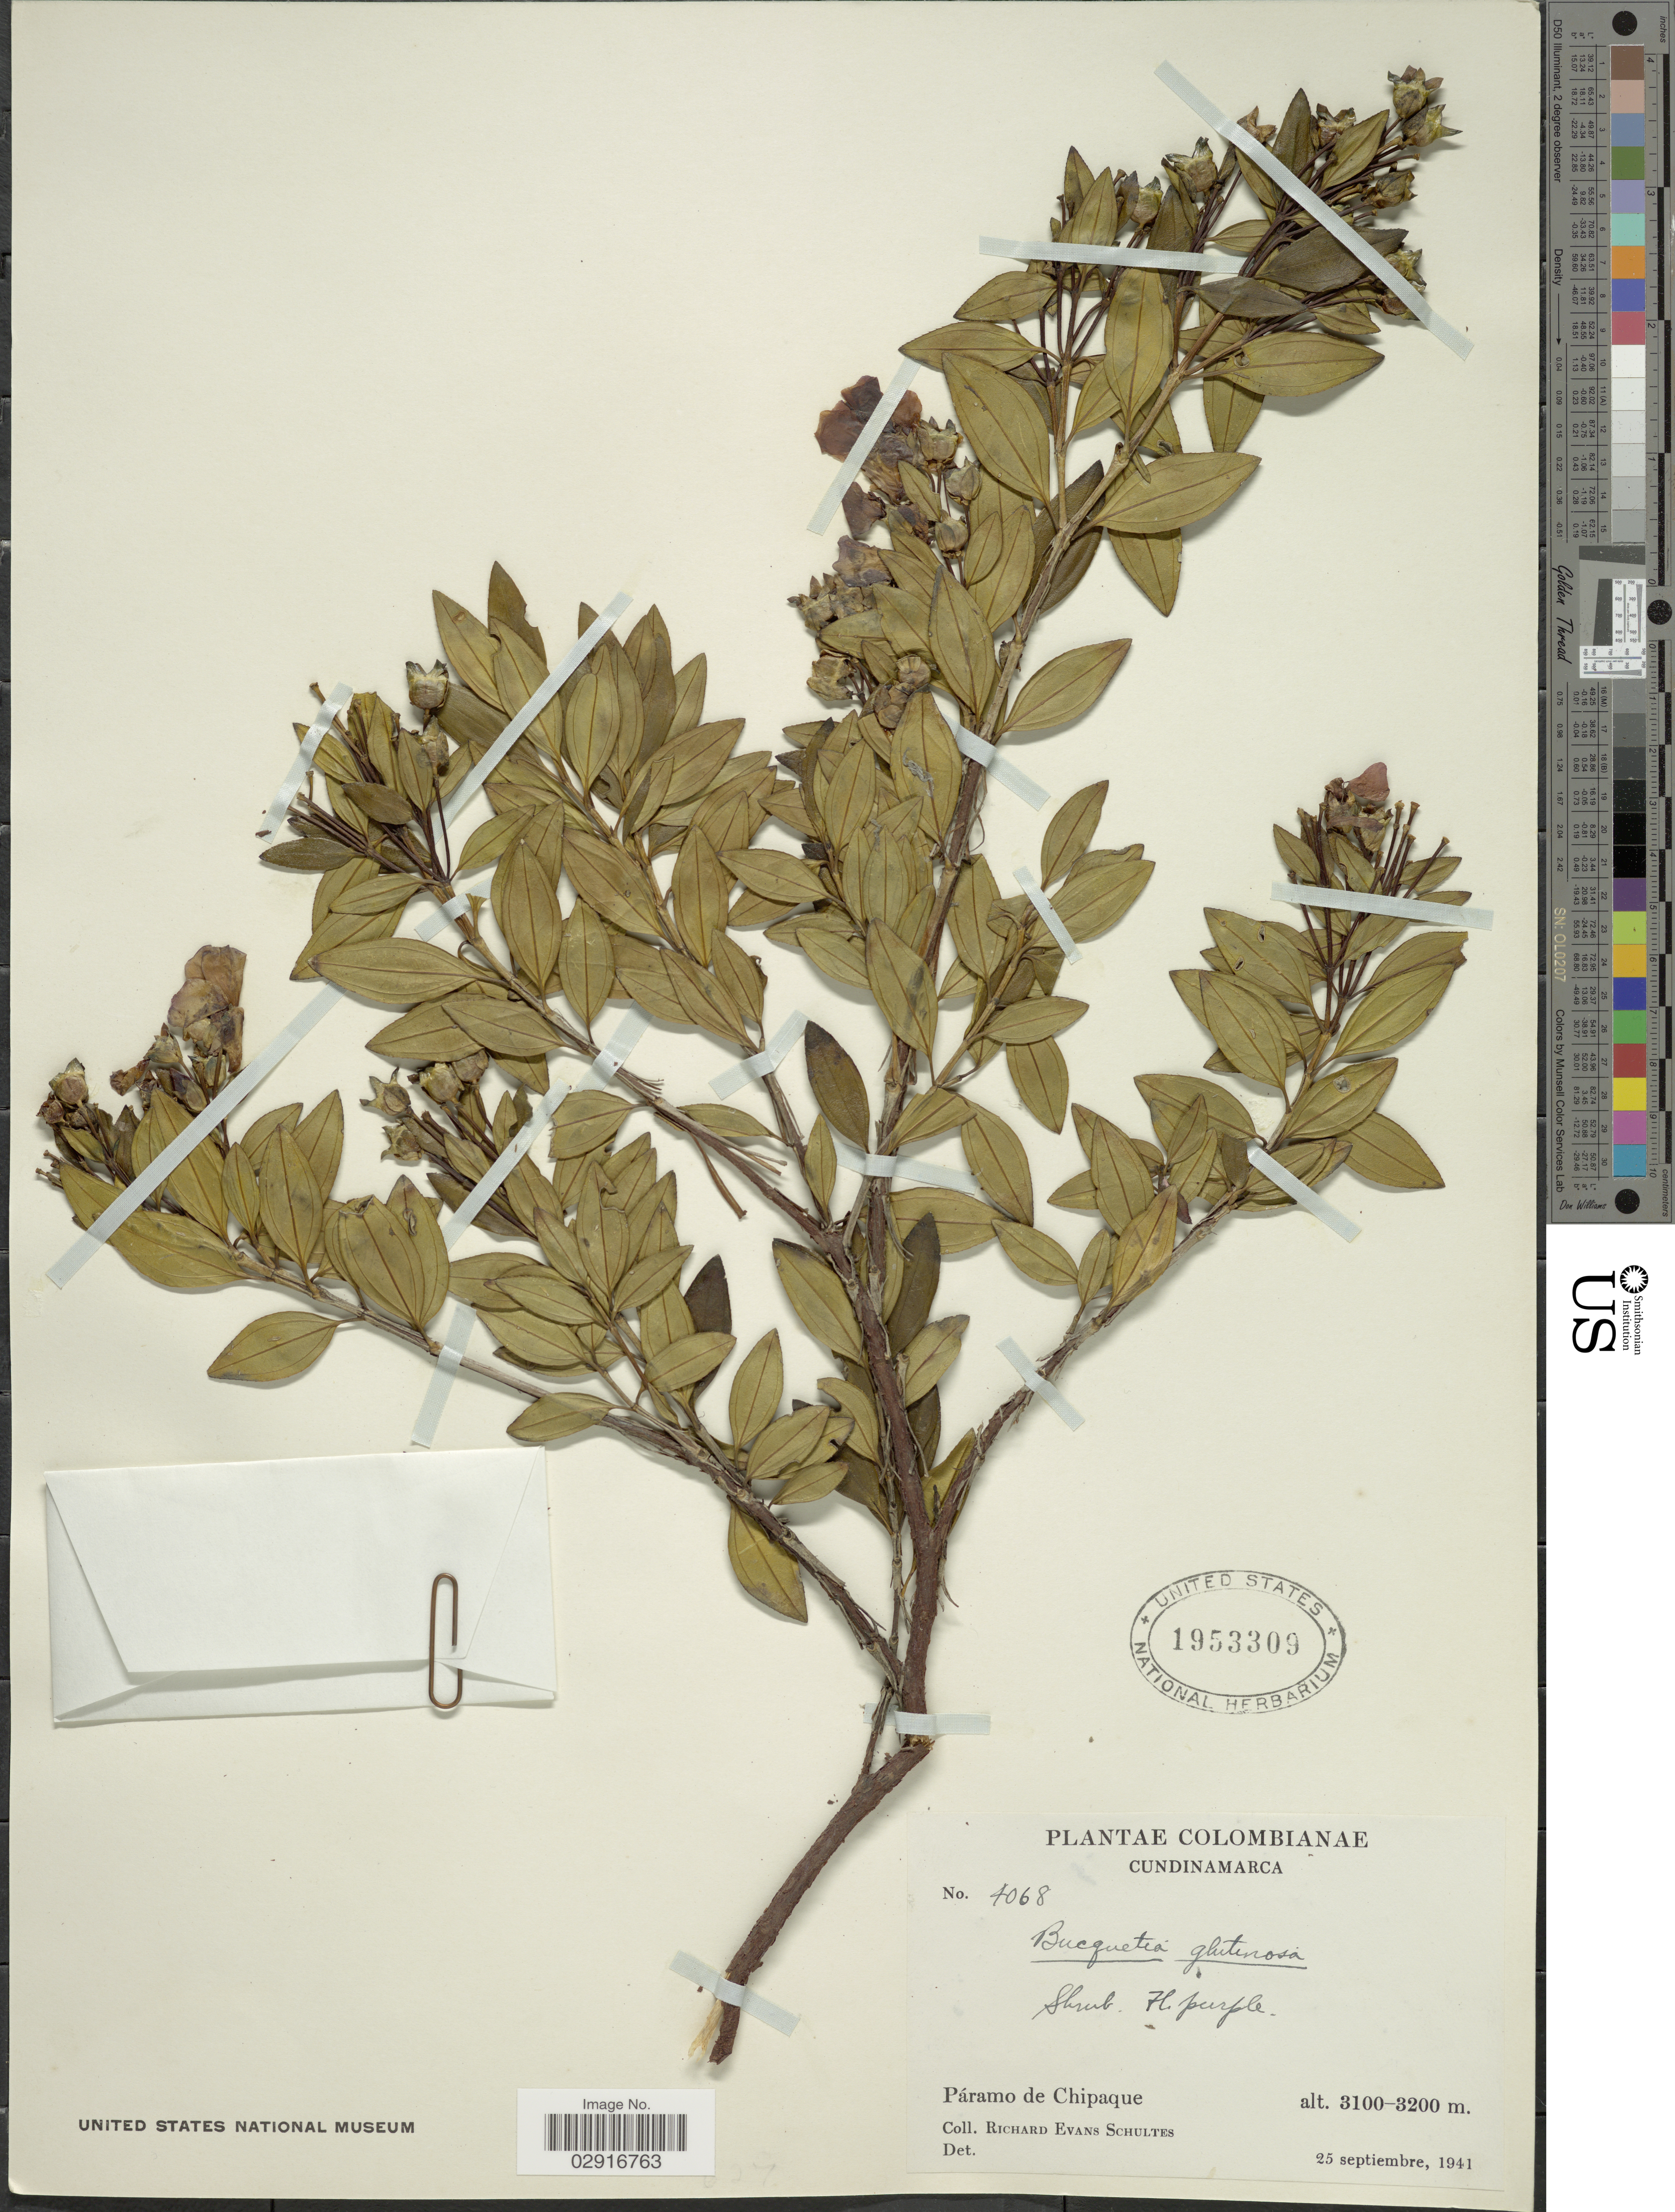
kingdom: Plantae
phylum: Tracheophyta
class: Magnoliopsida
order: Myrtales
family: Melastomataceae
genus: Bucquetia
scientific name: Bucquetia glutinosa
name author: DC.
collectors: R. E. Schultes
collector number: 4068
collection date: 1941-09-25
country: Colombia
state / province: Cundinamarca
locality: Páramo de Chipaque.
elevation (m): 3100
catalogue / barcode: US 1953309